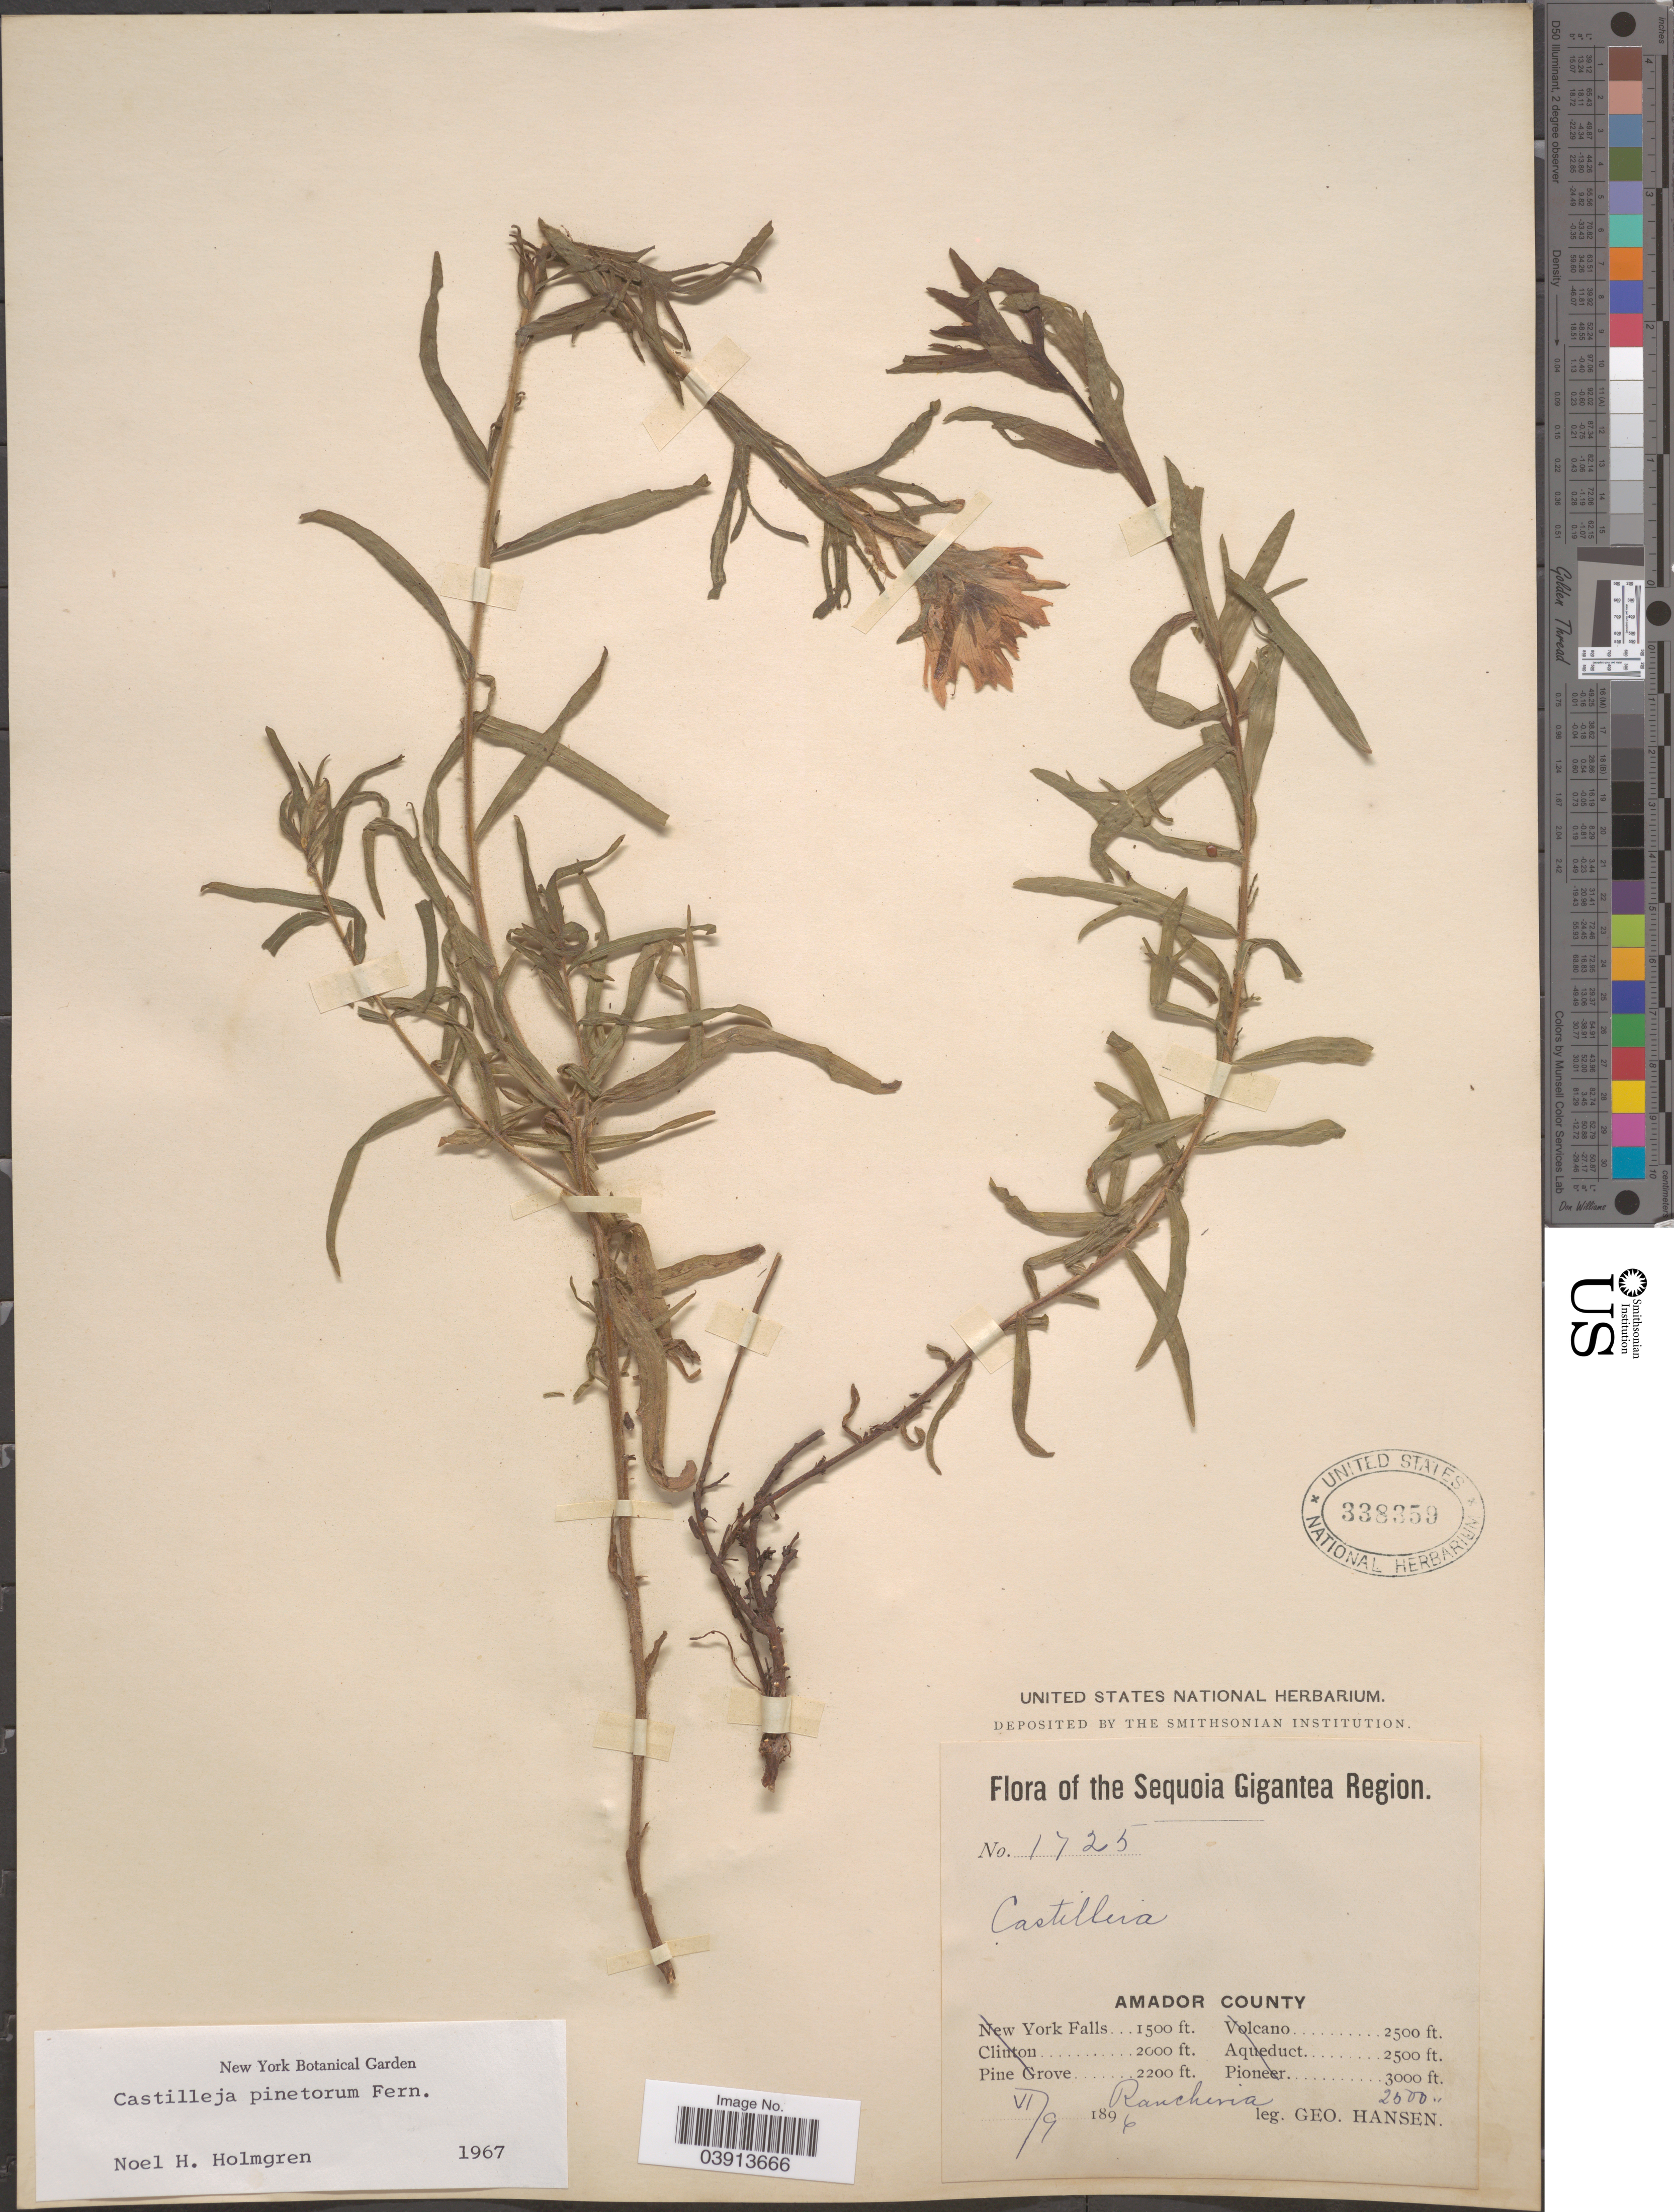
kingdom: Plantae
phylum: Tracheophyta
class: Magnoliopsida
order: Lamiales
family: Orobanchaceae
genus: Castilleja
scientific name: Castilleja pinetorum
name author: Fernald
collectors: G. Hansen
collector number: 1725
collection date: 1896-06-09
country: United States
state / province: California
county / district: Amador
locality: Sequoia Gigantea Region. Amador County. Rancheria.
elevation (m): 762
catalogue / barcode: US 338359